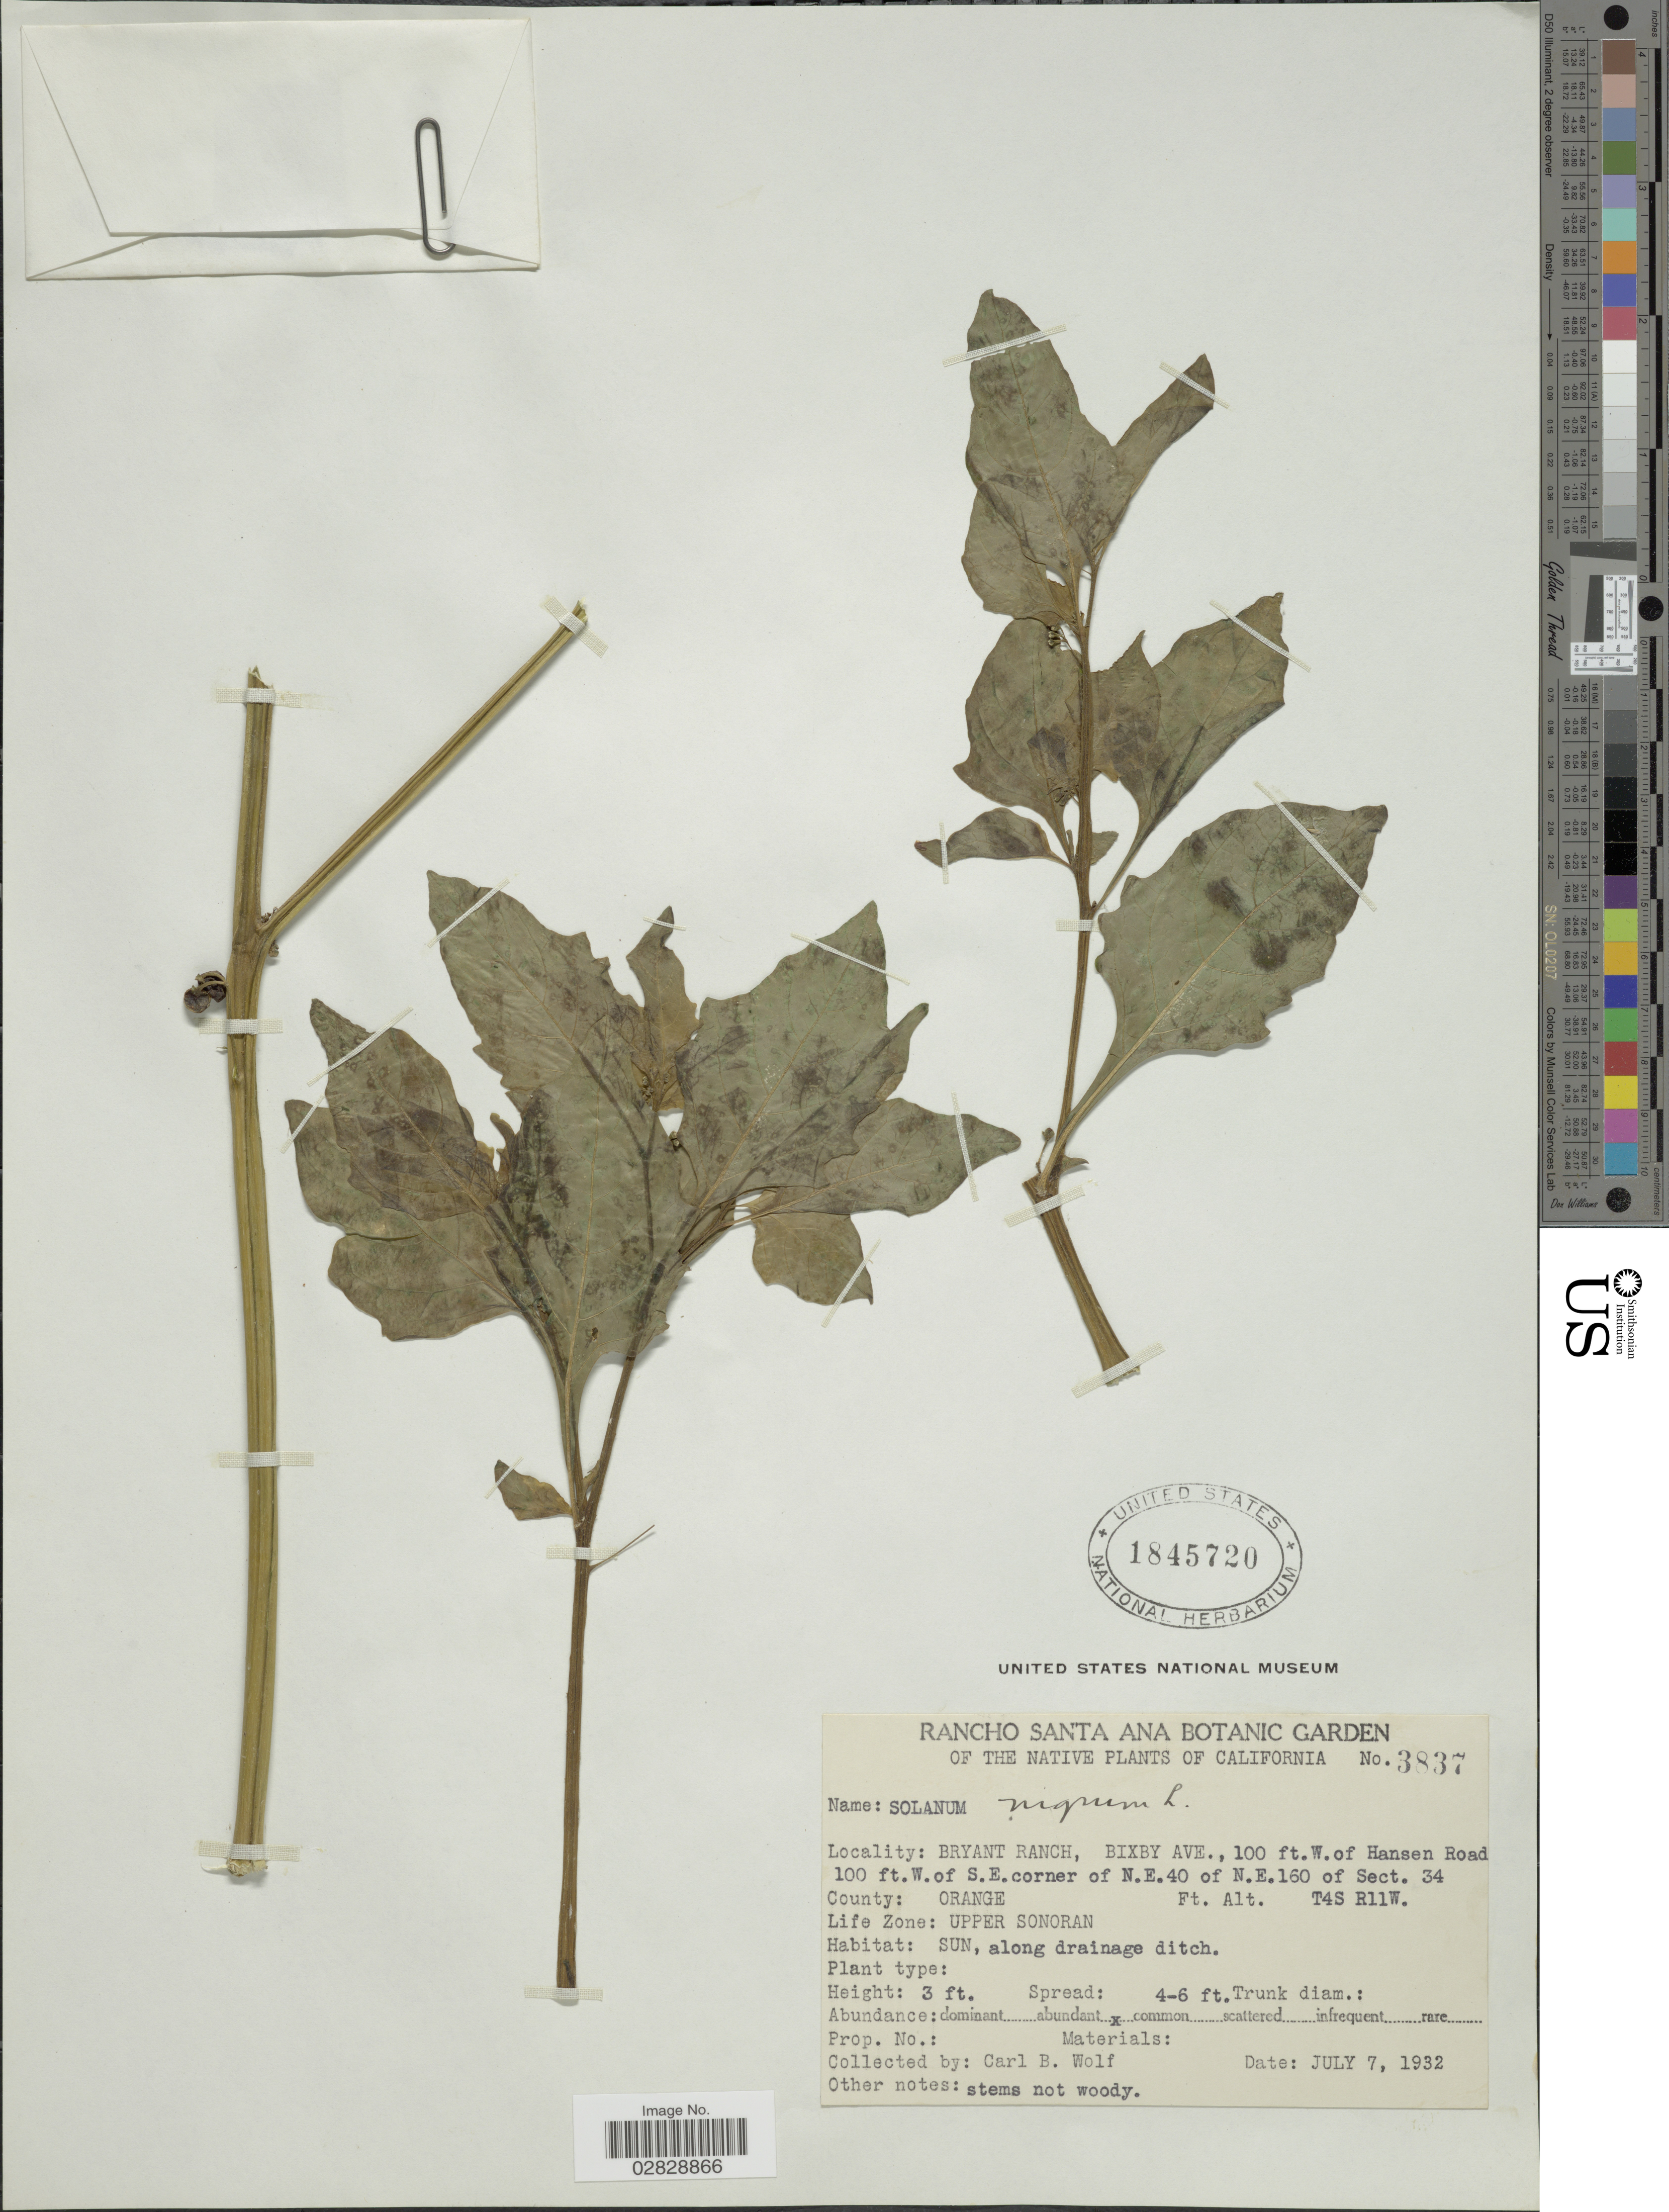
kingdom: Plantae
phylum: Tracheophyta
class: Magnoliopsida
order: Solanales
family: Solanaceae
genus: Solanum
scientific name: Solanum americanum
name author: Mill.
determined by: Knapp, S. D.; Särkinen, T.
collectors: C. B. Wolf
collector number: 3837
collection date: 1932-07-07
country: United States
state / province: California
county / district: Orange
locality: Bryant Ranch, Bixby Ave., 100 ft. W. of Hansen Road, 100 ft. W. of S. E. corner of N. E. 40 of N. E. 160 of Sect. 34 T4S R11W. County: Orange. Life Zone: Upper Sonoran.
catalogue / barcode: US 1845720